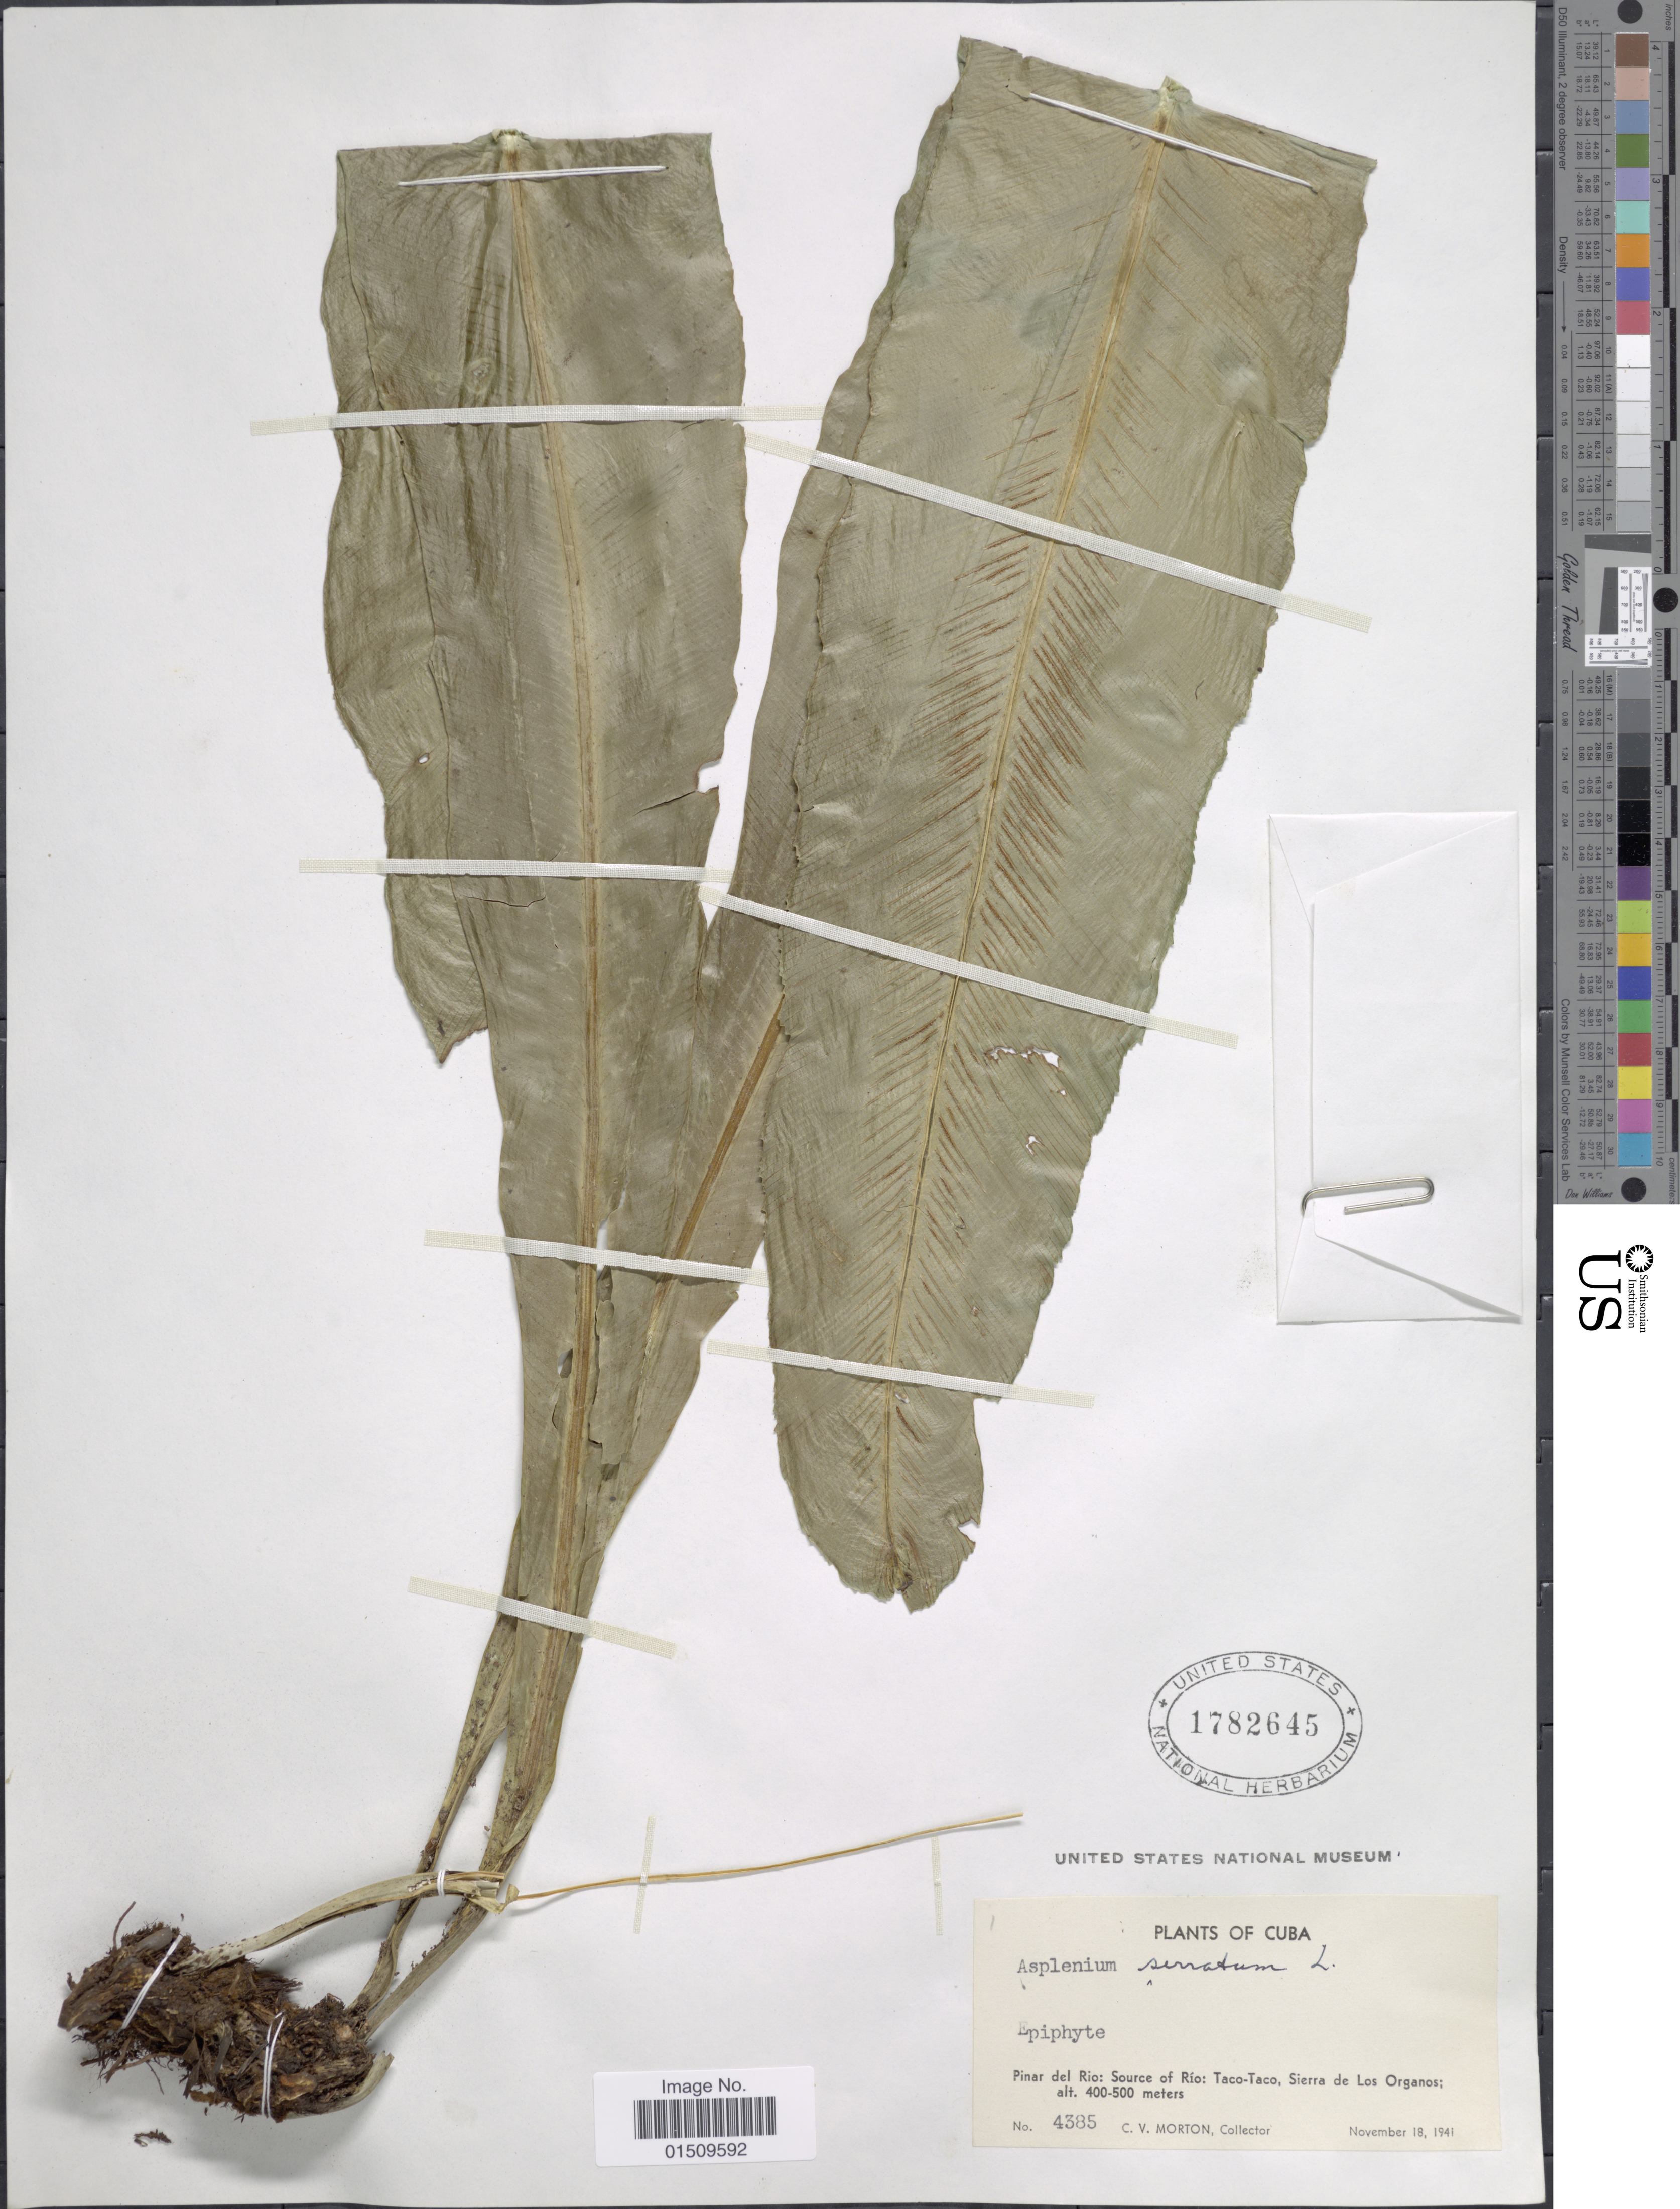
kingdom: Plantae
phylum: Tracheophyta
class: Polypodiopsida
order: Polypodiales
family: Aspleniaceae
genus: Asplenium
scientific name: Asplenium serratum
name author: L.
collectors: C. V. Morton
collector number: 4385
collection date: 1941-11-18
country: Cuba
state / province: Pinar del Río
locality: Cuba, Source of Rio: Taco-Taco, Sierra de Los Organos.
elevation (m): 400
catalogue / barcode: US 1782645